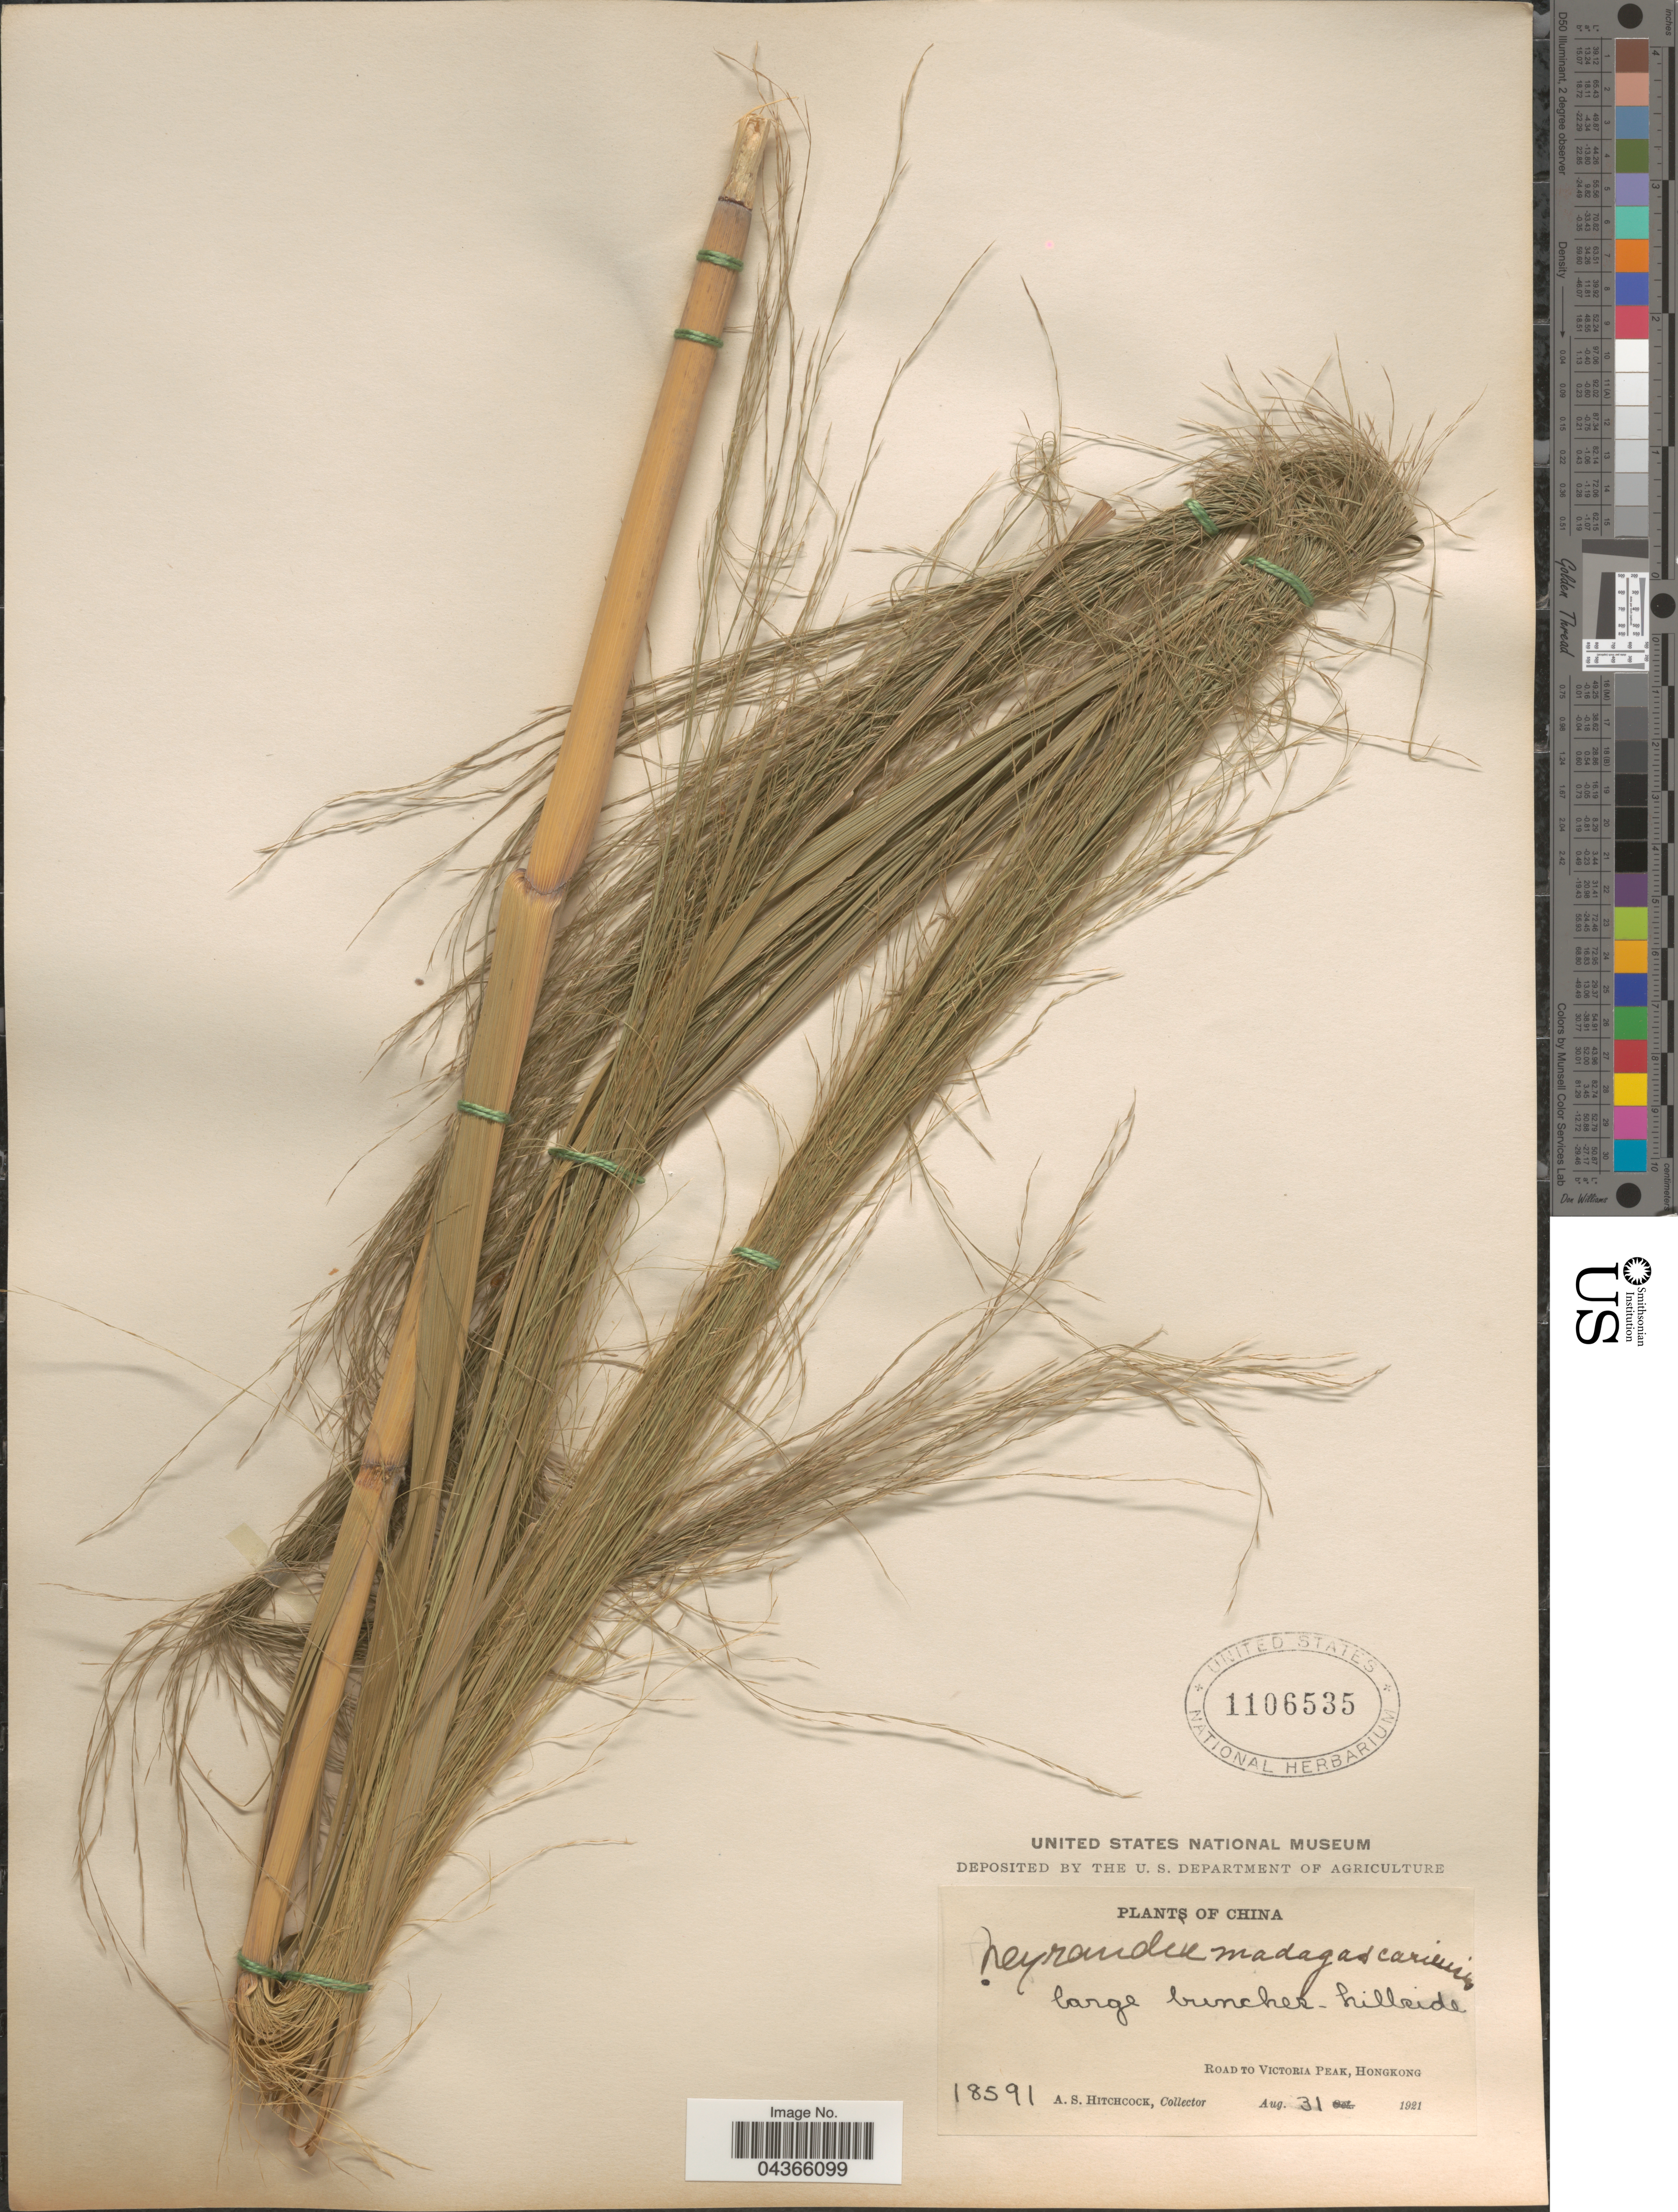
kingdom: Plantae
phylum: Tracheophyta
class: Liliopsida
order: Poales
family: Poaceae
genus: Neyraudia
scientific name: Neyraudia arundinacea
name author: (L.) Henr.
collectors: A. S. Hitchcock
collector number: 18591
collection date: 1921-08-31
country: China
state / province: Hong Kong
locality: Hillside. Road to Victoria Peak.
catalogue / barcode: US 1106535